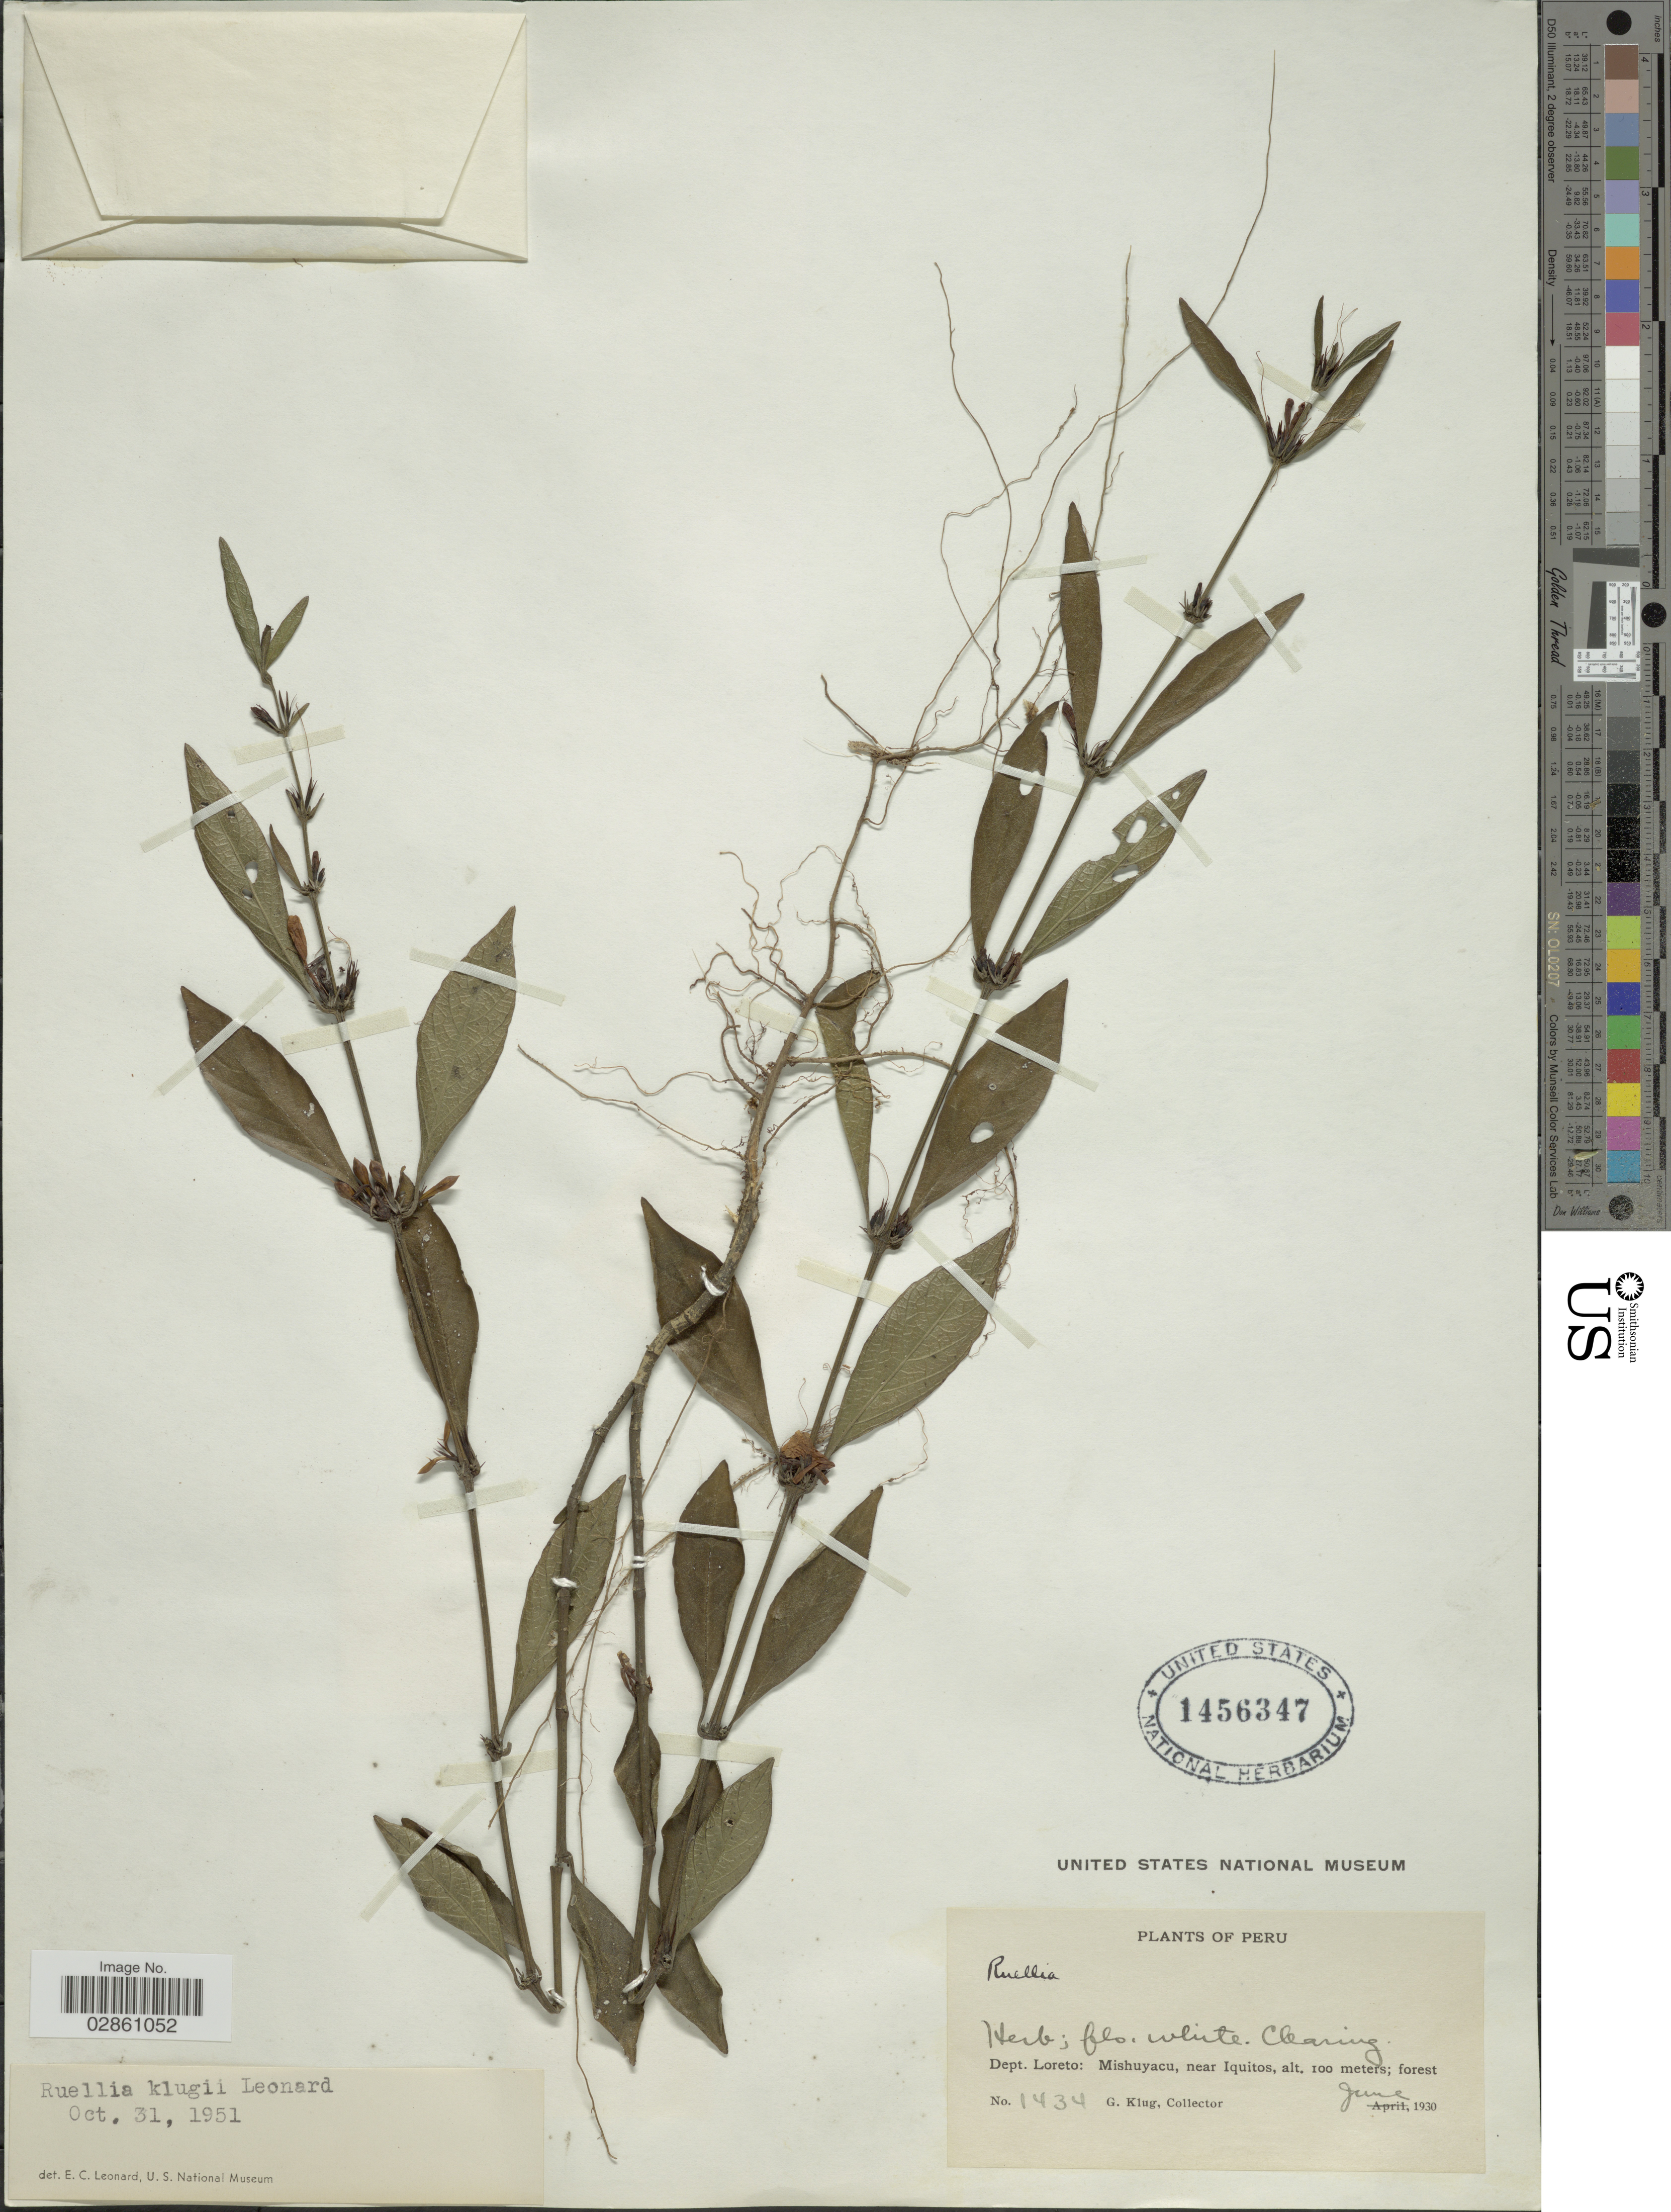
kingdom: Plantae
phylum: Tracheophyta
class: Magnoliopsida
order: Lamiales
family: Acanthaceae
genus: Ruellia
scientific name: Ruellia klugii Leonard sp. nov. ined.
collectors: G. King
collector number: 1434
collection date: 1930-06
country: Peru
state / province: Loreto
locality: Dept. Loreto: Mishuyacu, near Iquitos.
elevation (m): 100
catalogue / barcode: US 1456347